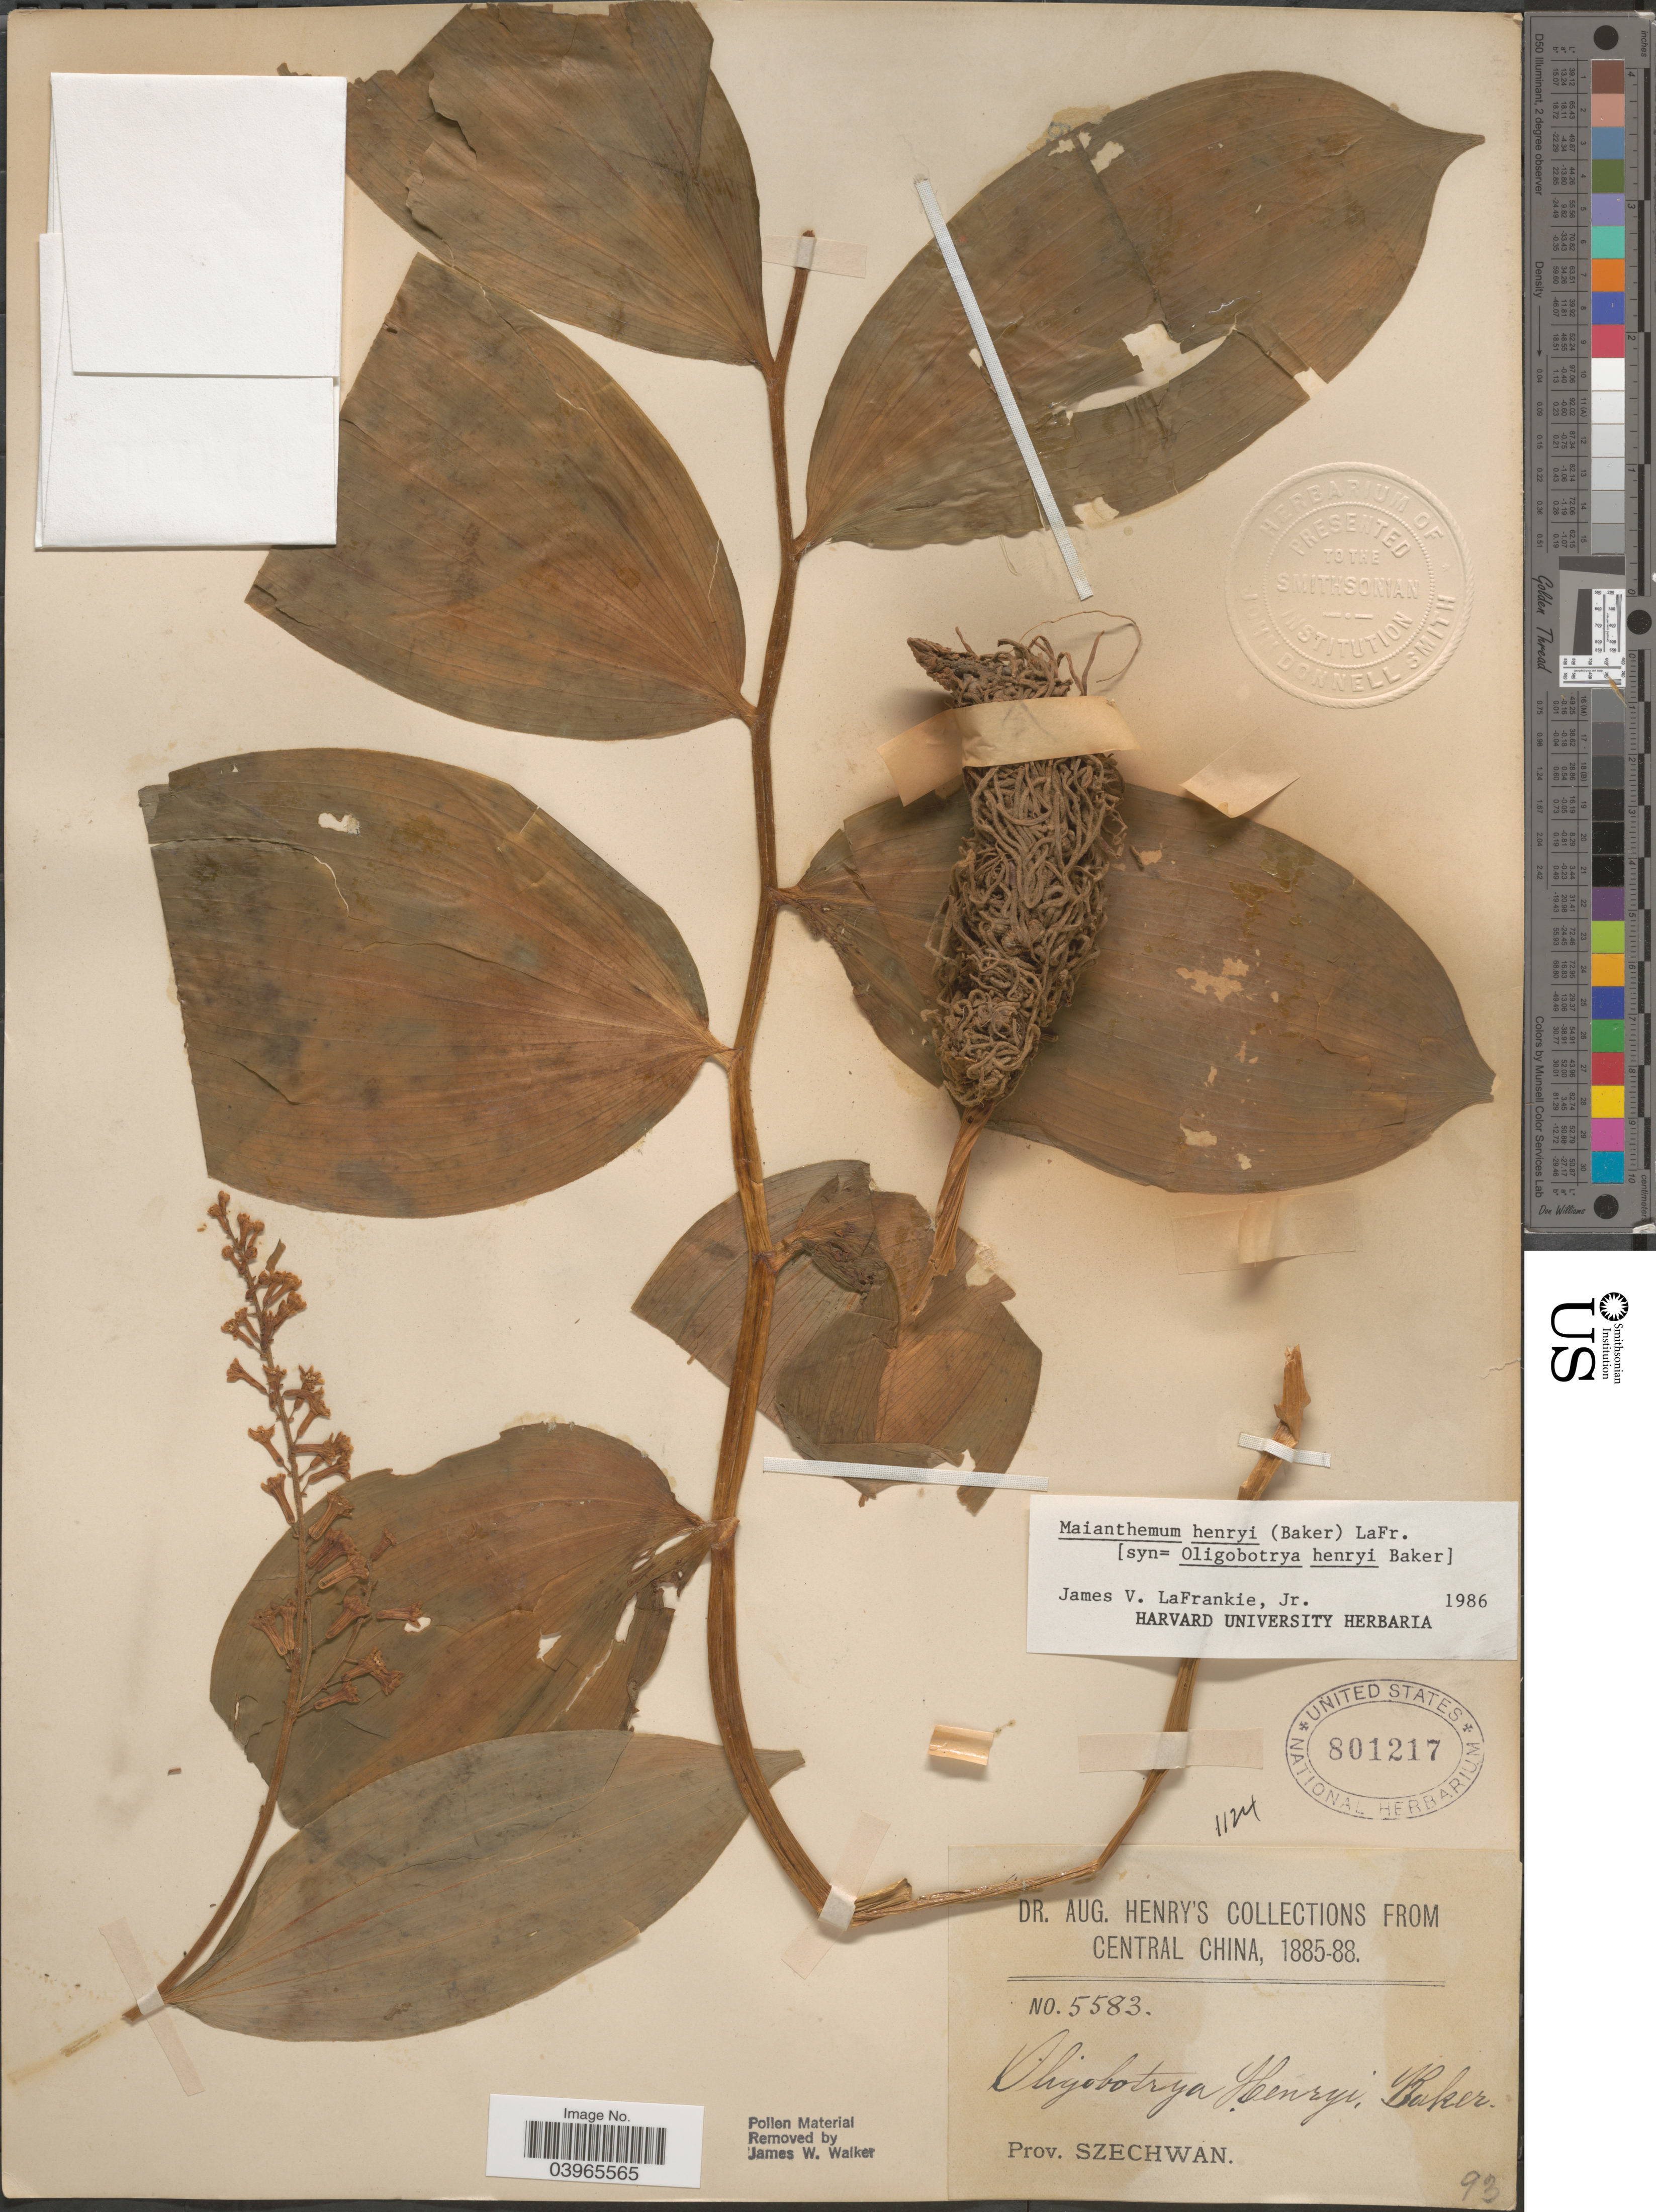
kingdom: Plantae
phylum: Tracheophyta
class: Liliopsida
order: Asparagales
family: Asparagaceae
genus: Maianthemum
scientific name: Maianthemum henryi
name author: (Baker) LaFrankie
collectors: A. Henry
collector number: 5583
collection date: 1885/1888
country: China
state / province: Sichuan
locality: Central China. Prov. Szechwan.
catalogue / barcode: US 801217